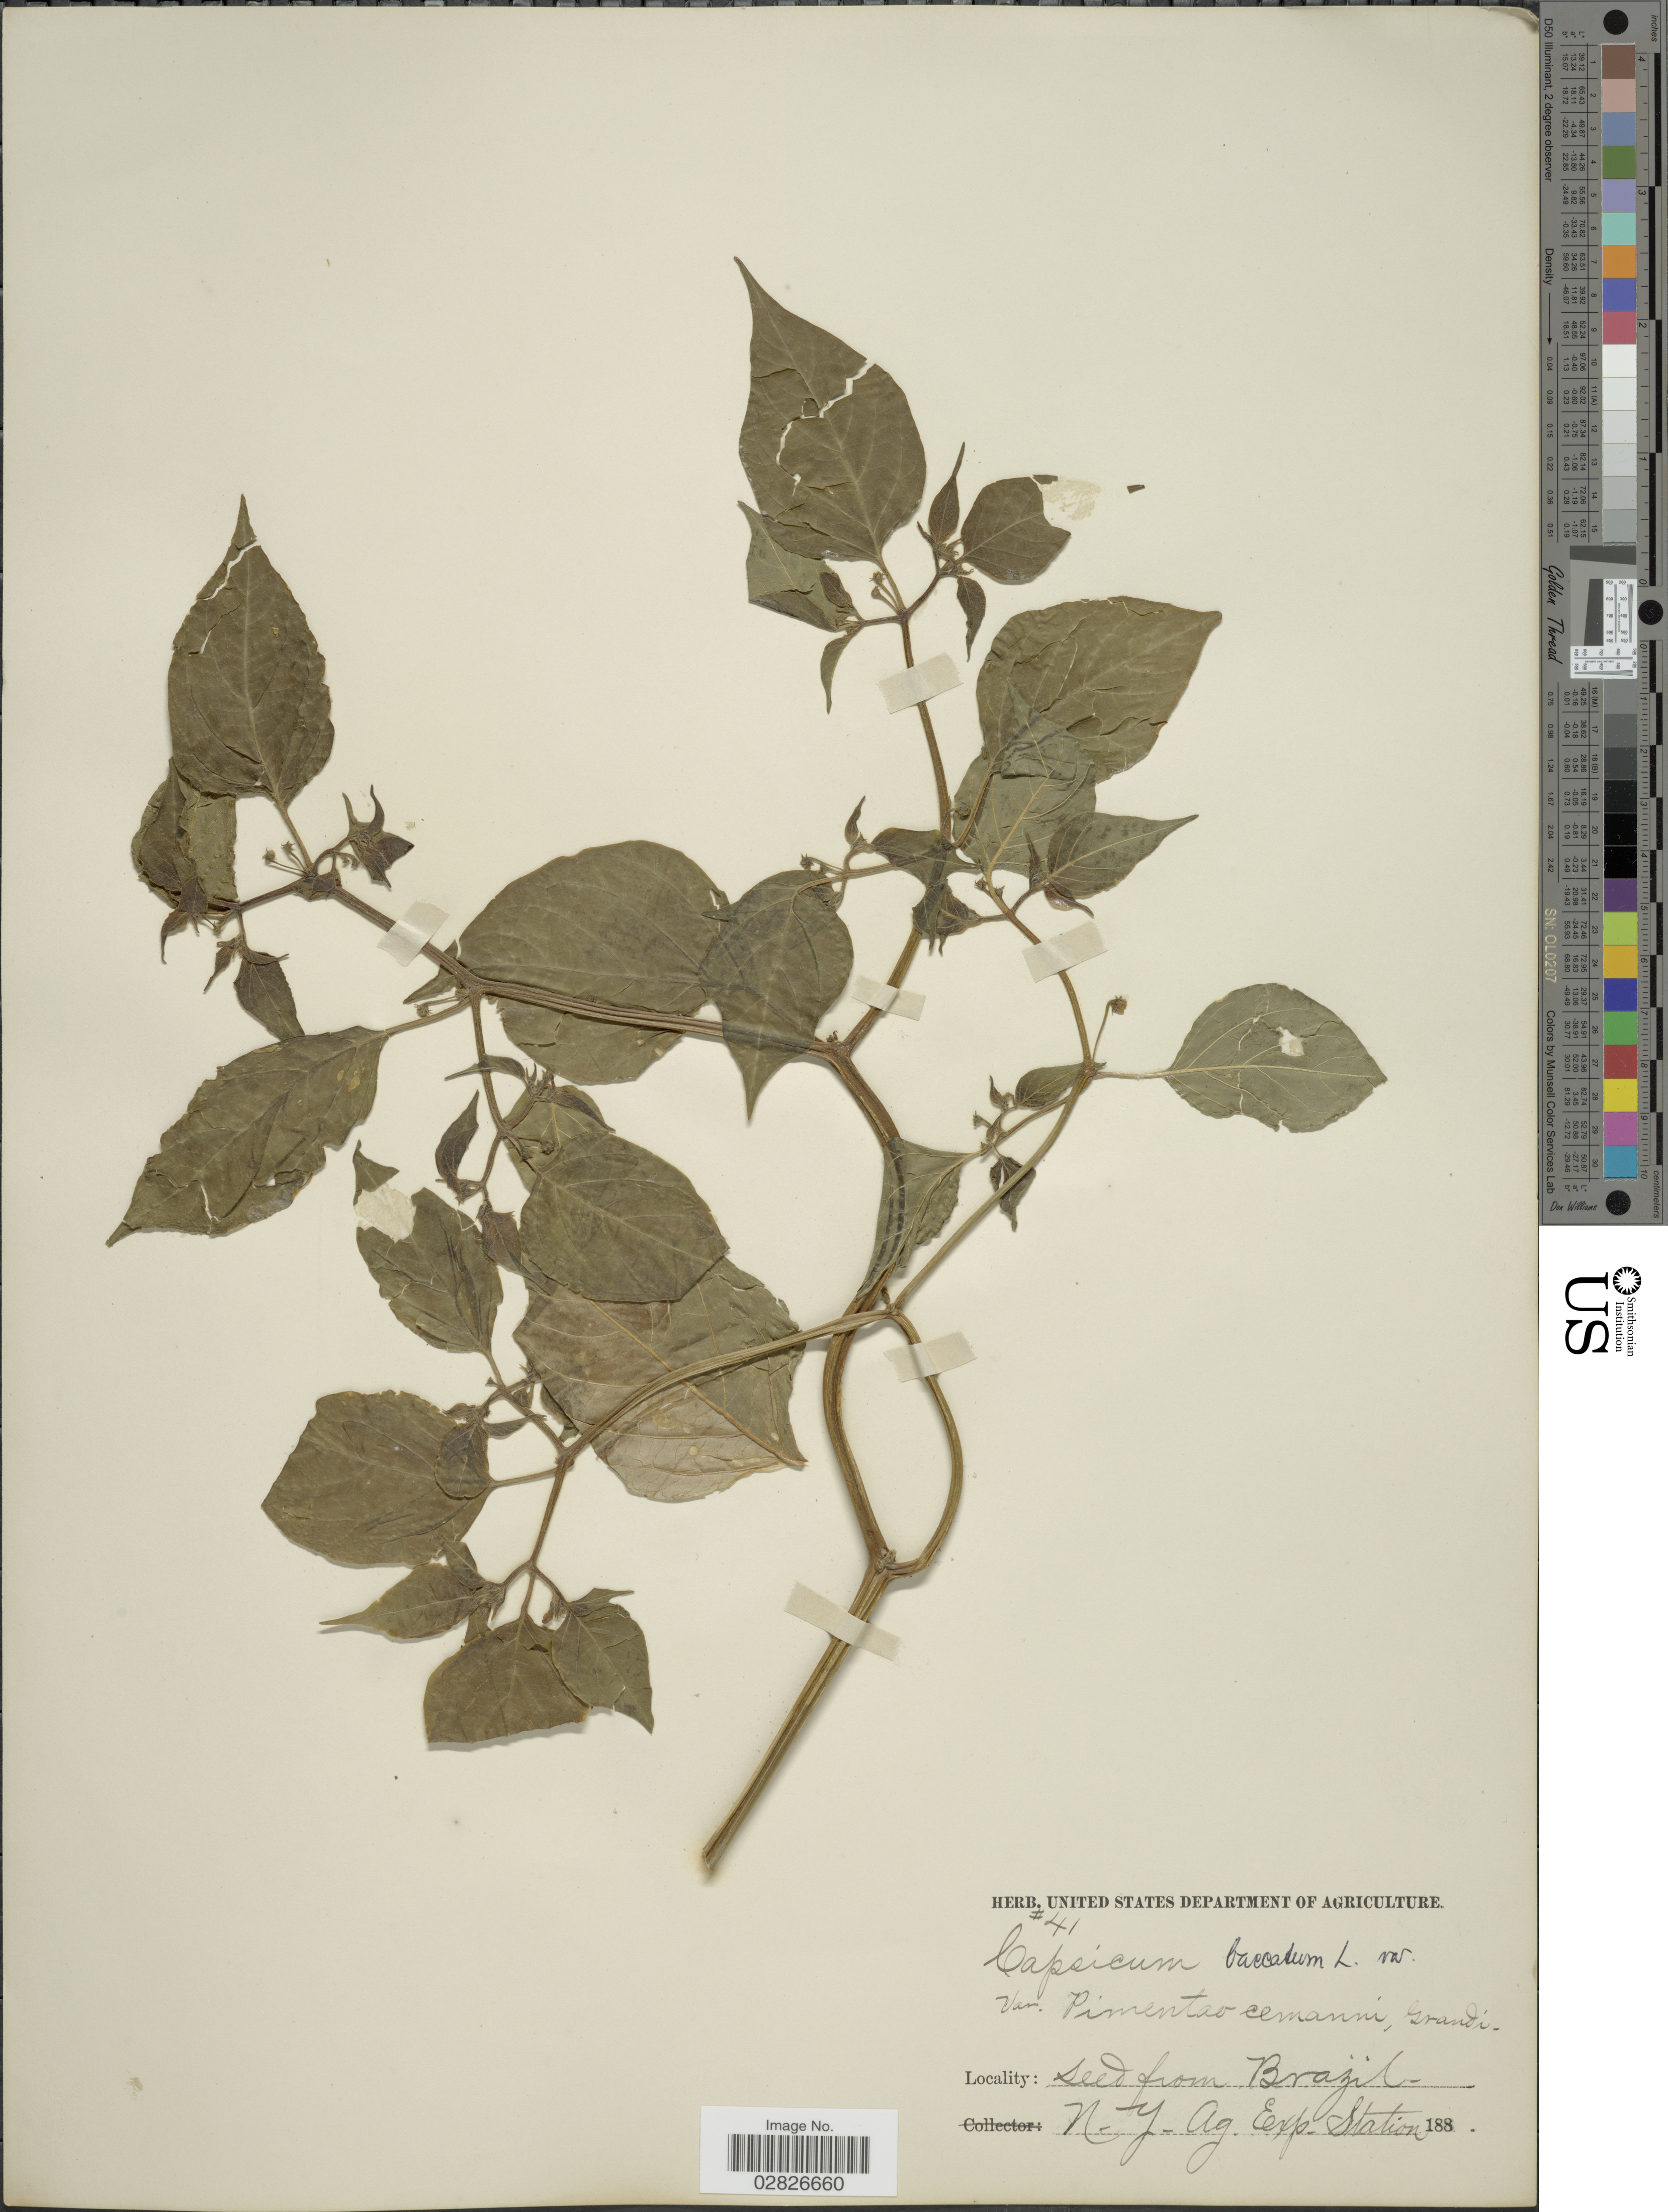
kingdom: Plantae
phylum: Tracheophyta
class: Magnoliopsida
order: Solanales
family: Solanaceae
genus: Capsicum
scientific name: Capsicum frutescens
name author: L.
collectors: Facchini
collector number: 41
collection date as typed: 188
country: United States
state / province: New York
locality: N.Y. Ag. Exp. Station, (Seed from Brazil)